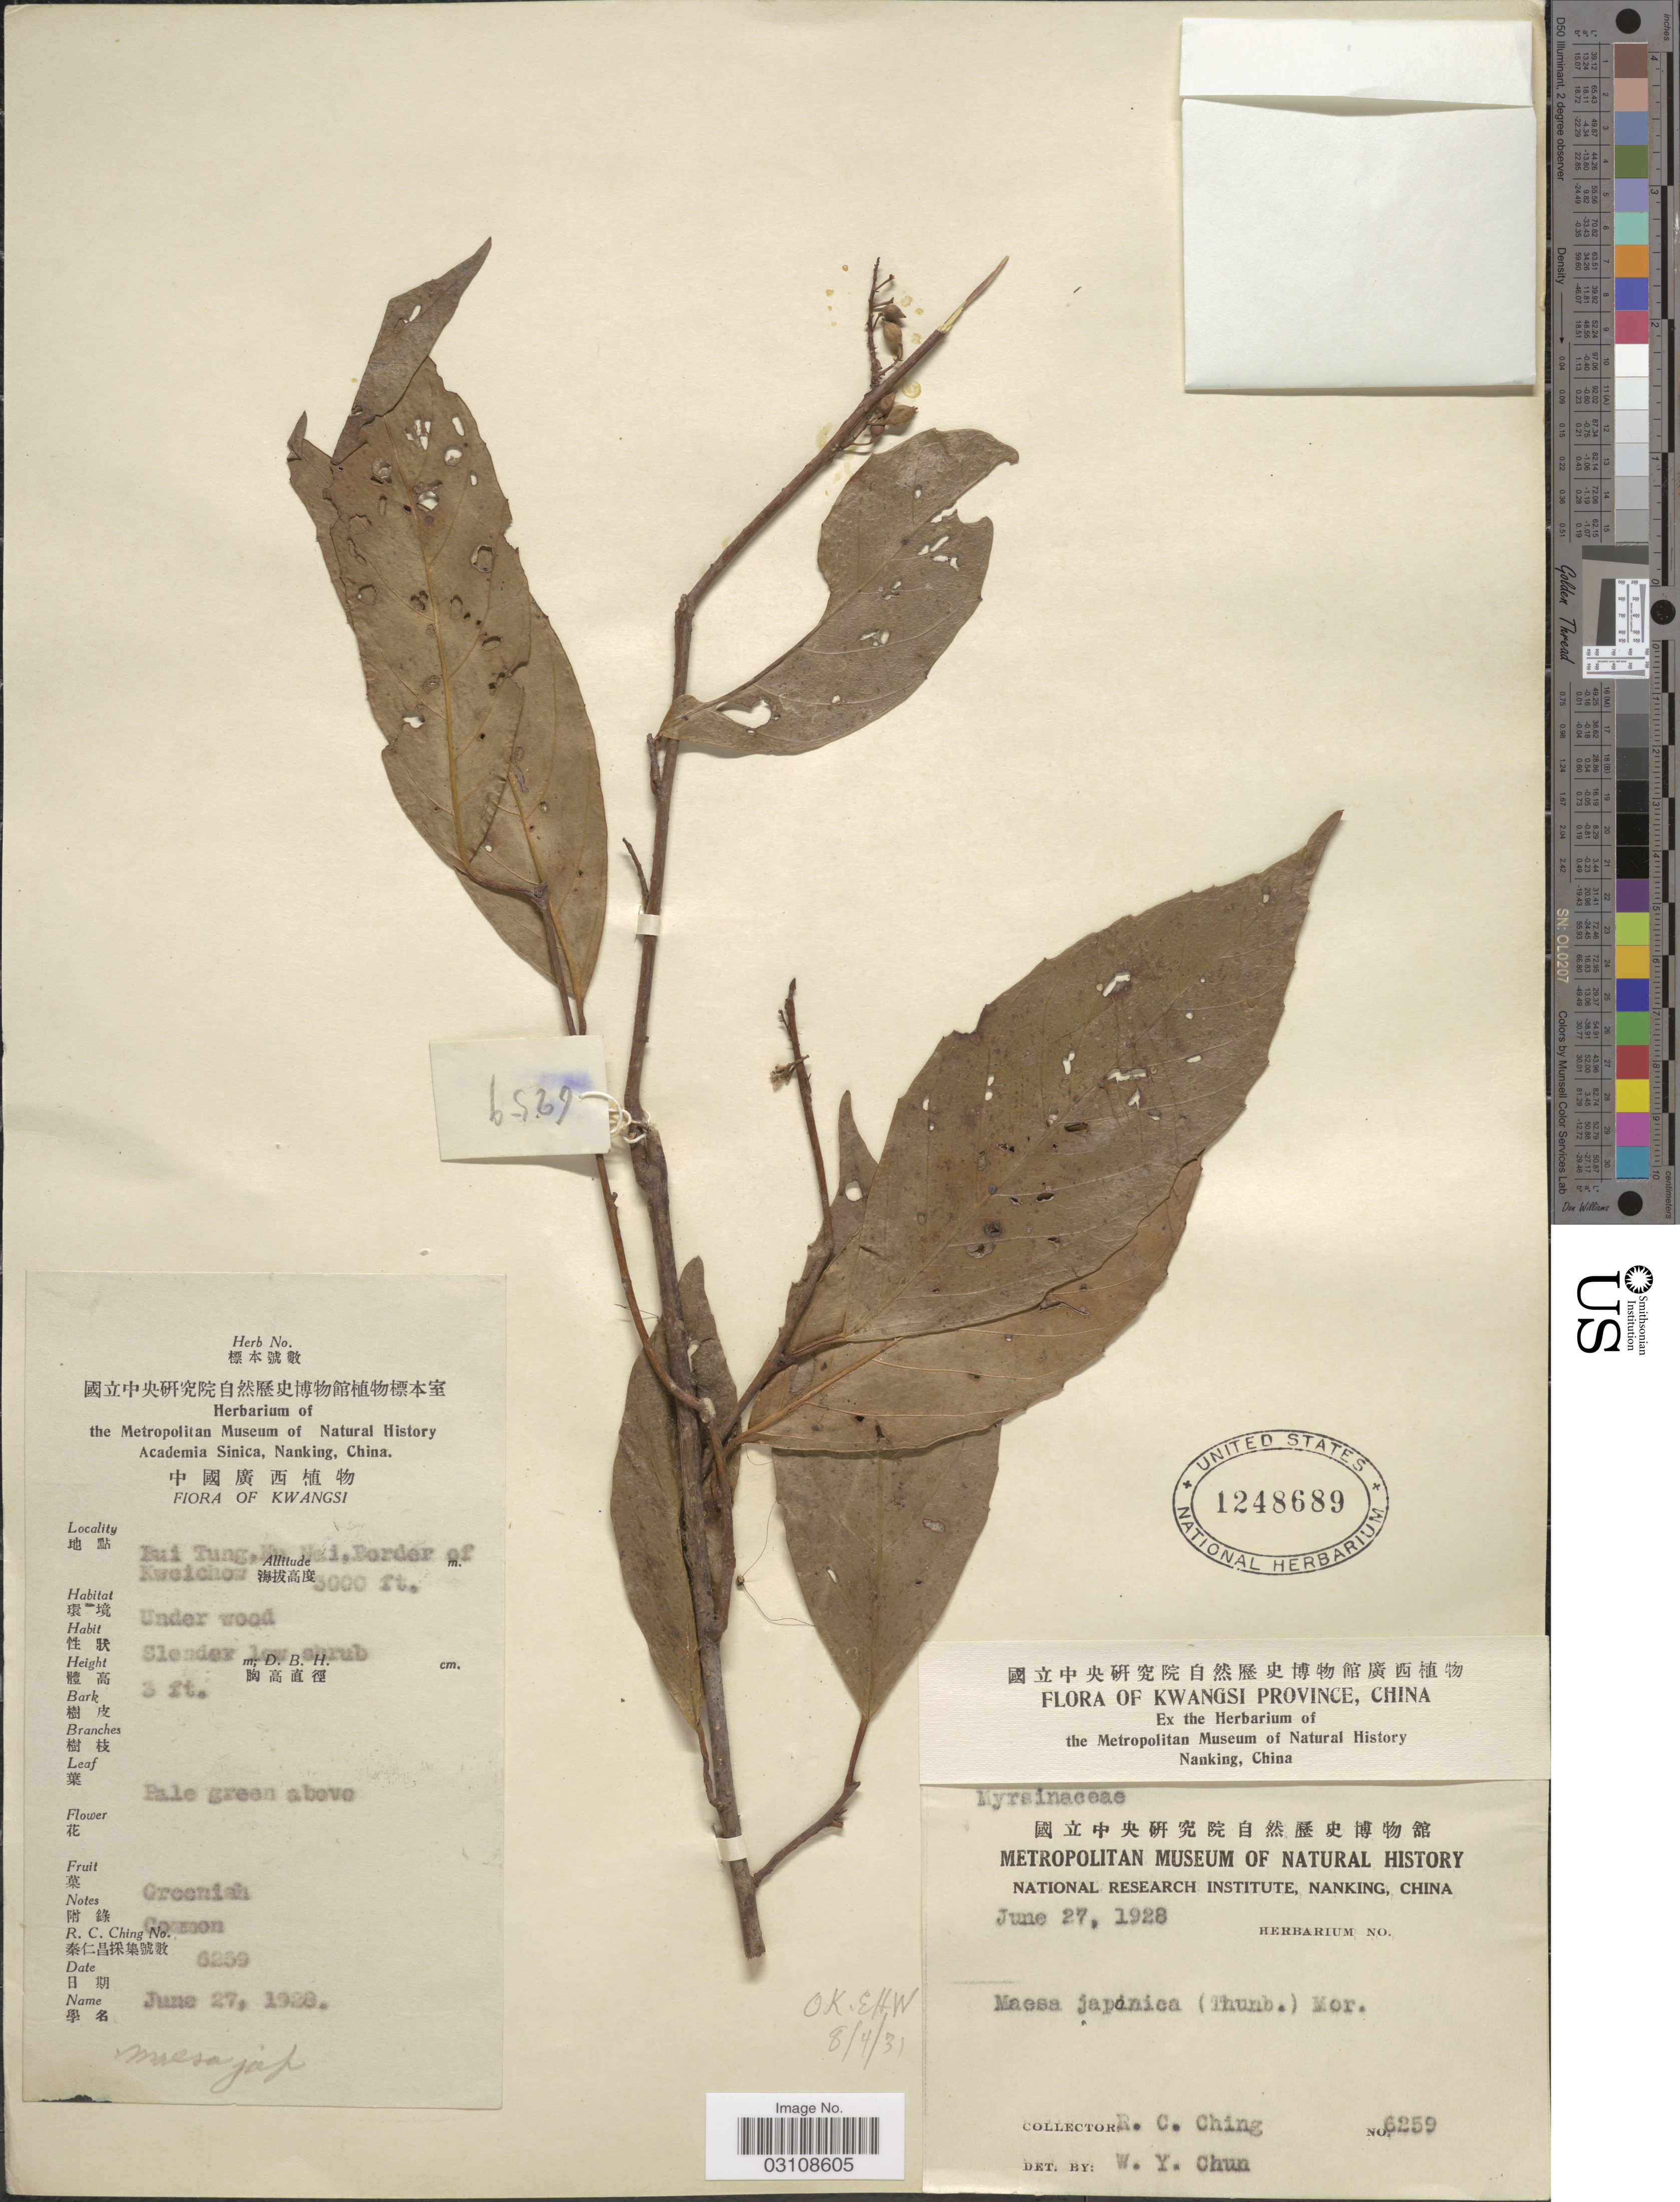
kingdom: Plantae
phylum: Tracheophyta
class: Magnoliopsida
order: Ericales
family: Primulaceae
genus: Maesa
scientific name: Maesa japonica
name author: Merr.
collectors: R. C. Ching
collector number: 6259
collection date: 1928-06-27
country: China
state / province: Guangxi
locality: Bui Tung, Hu Nai, Border of Kweichow. Kwangsi.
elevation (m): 914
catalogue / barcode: US 1248689